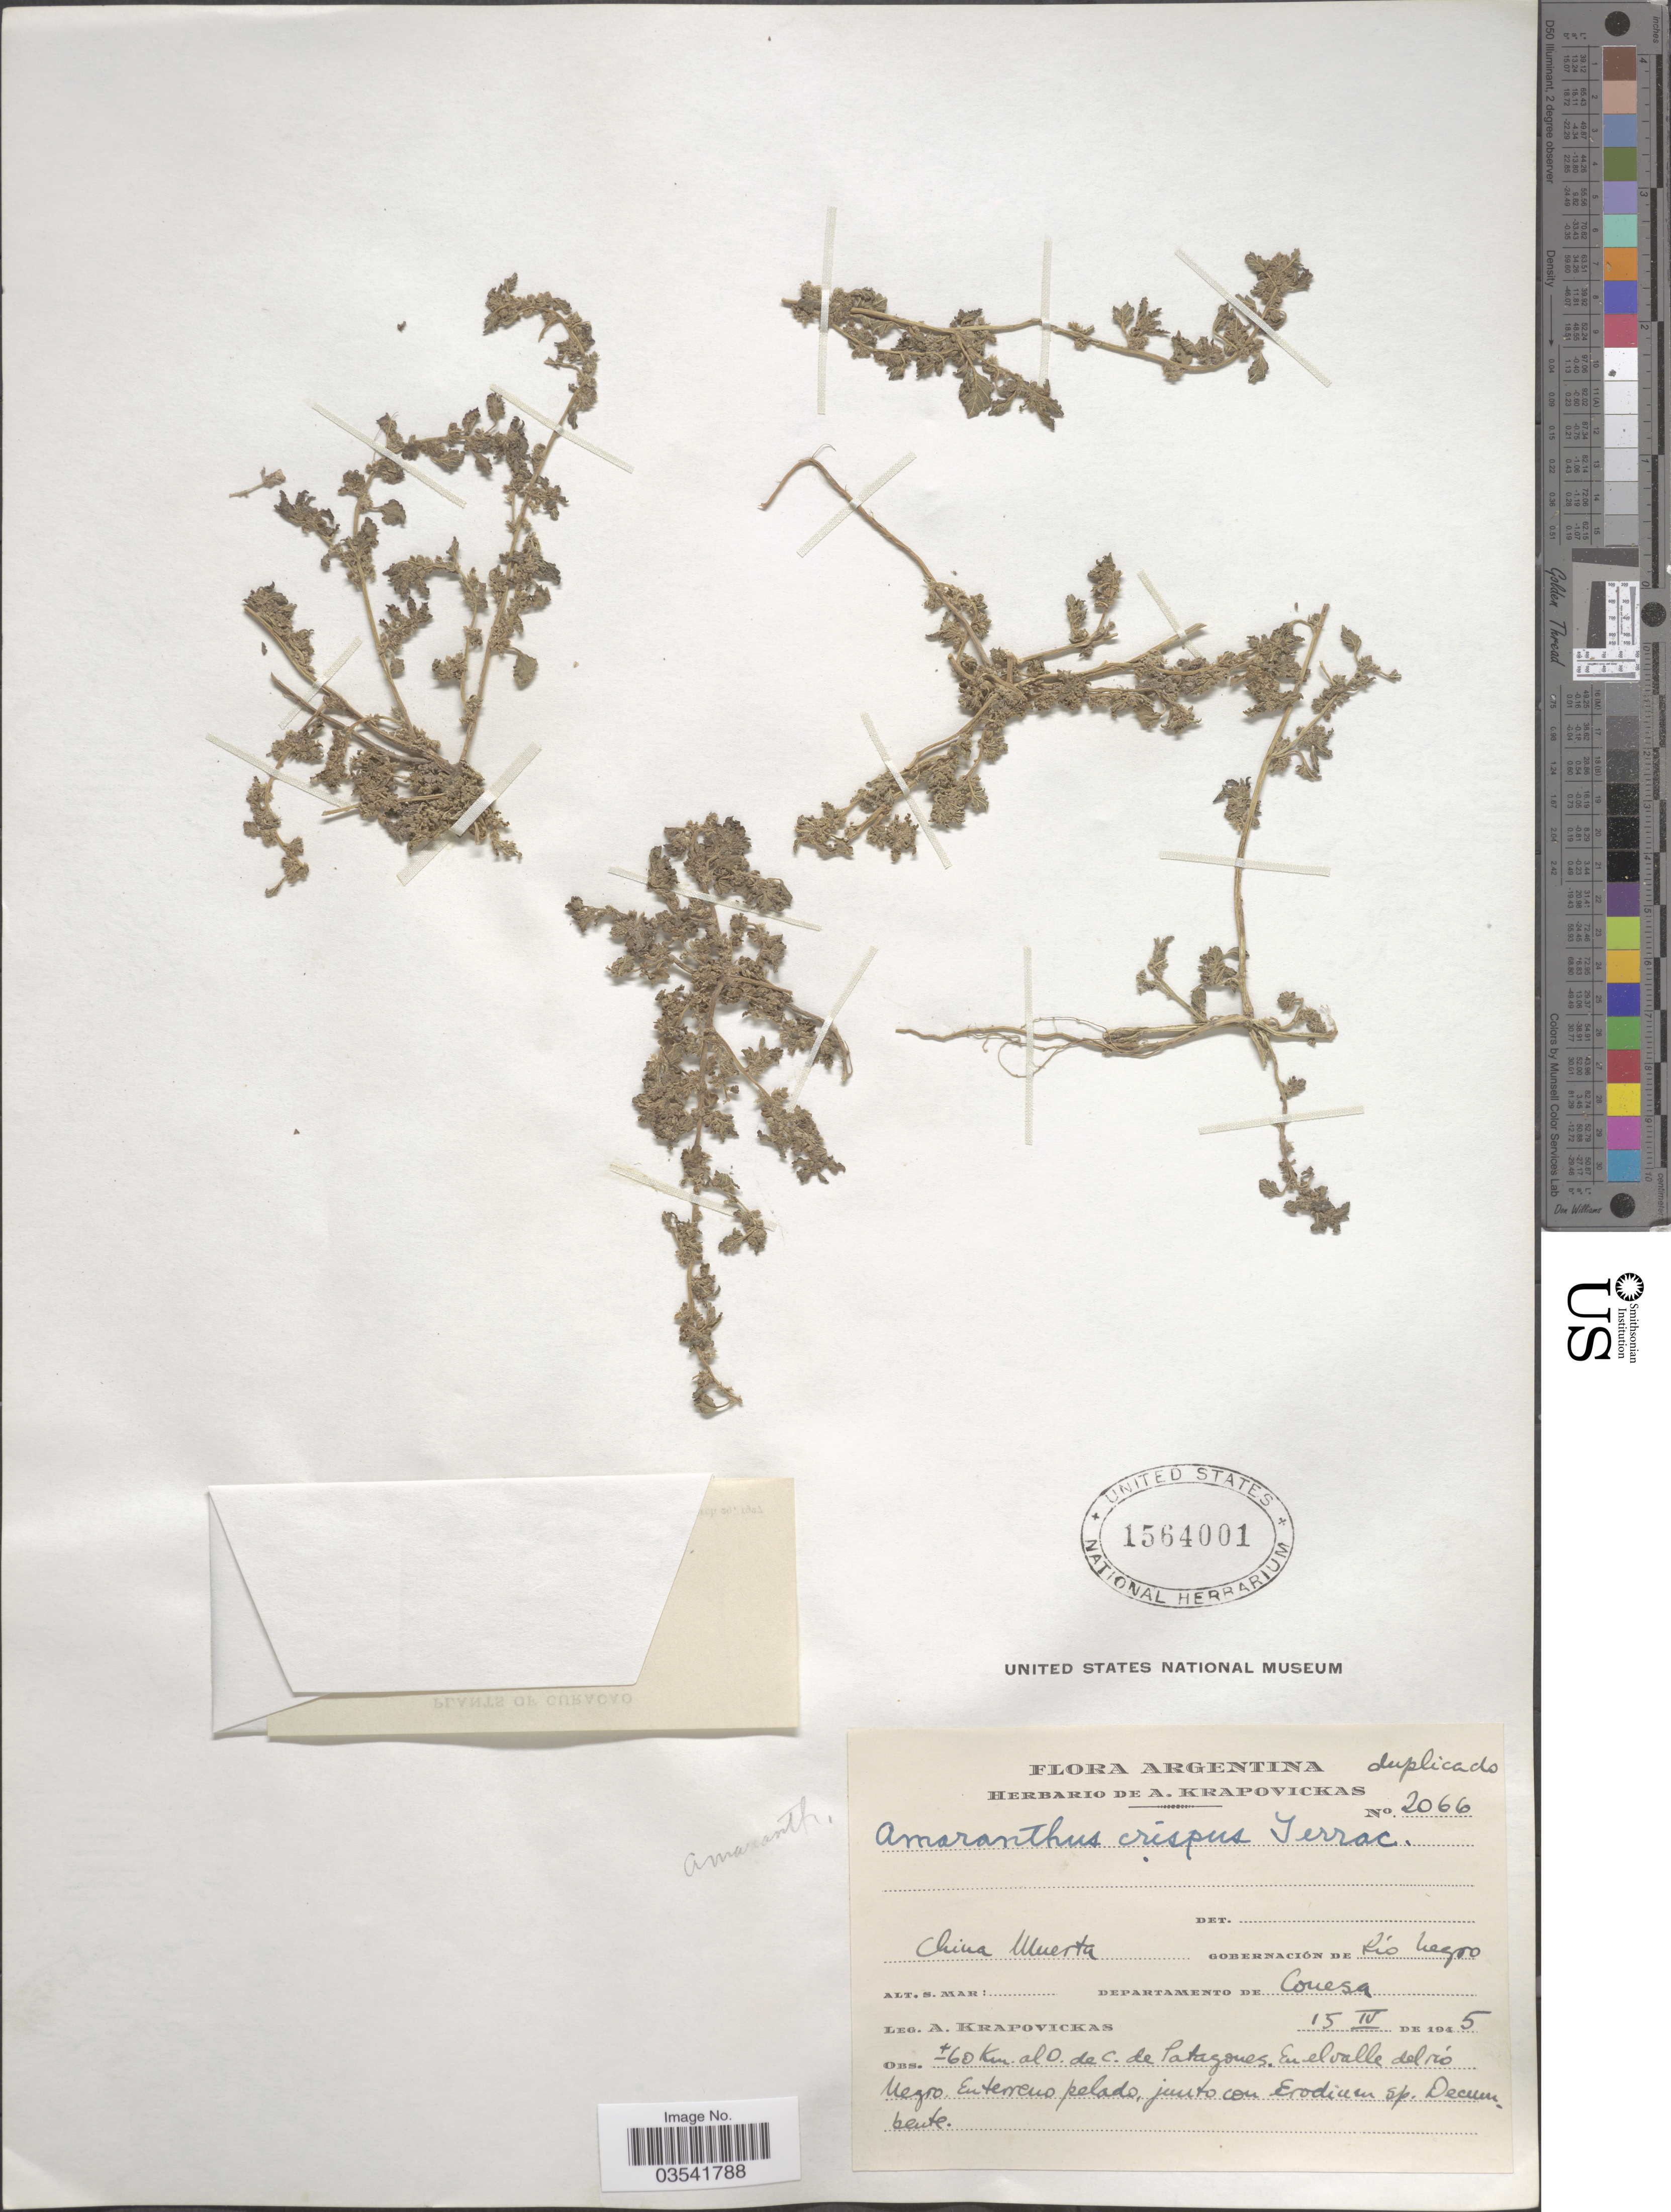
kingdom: Plantae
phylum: Tracheophyta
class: Magnoliopsida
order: Caryophyllales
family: Amaranthaceae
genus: Amaranthus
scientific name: Amaranthus crispus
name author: (Lesp. & Thévenau) A. Braun ex J.M. Coult. & S. Watson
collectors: A. Krapovickas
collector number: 2066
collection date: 1945-04-15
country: Argentina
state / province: Rio Negro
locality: Gobernación de Río Negro. Departamento de Couesa. En el valle del río Negro.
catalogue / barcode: US 1564001